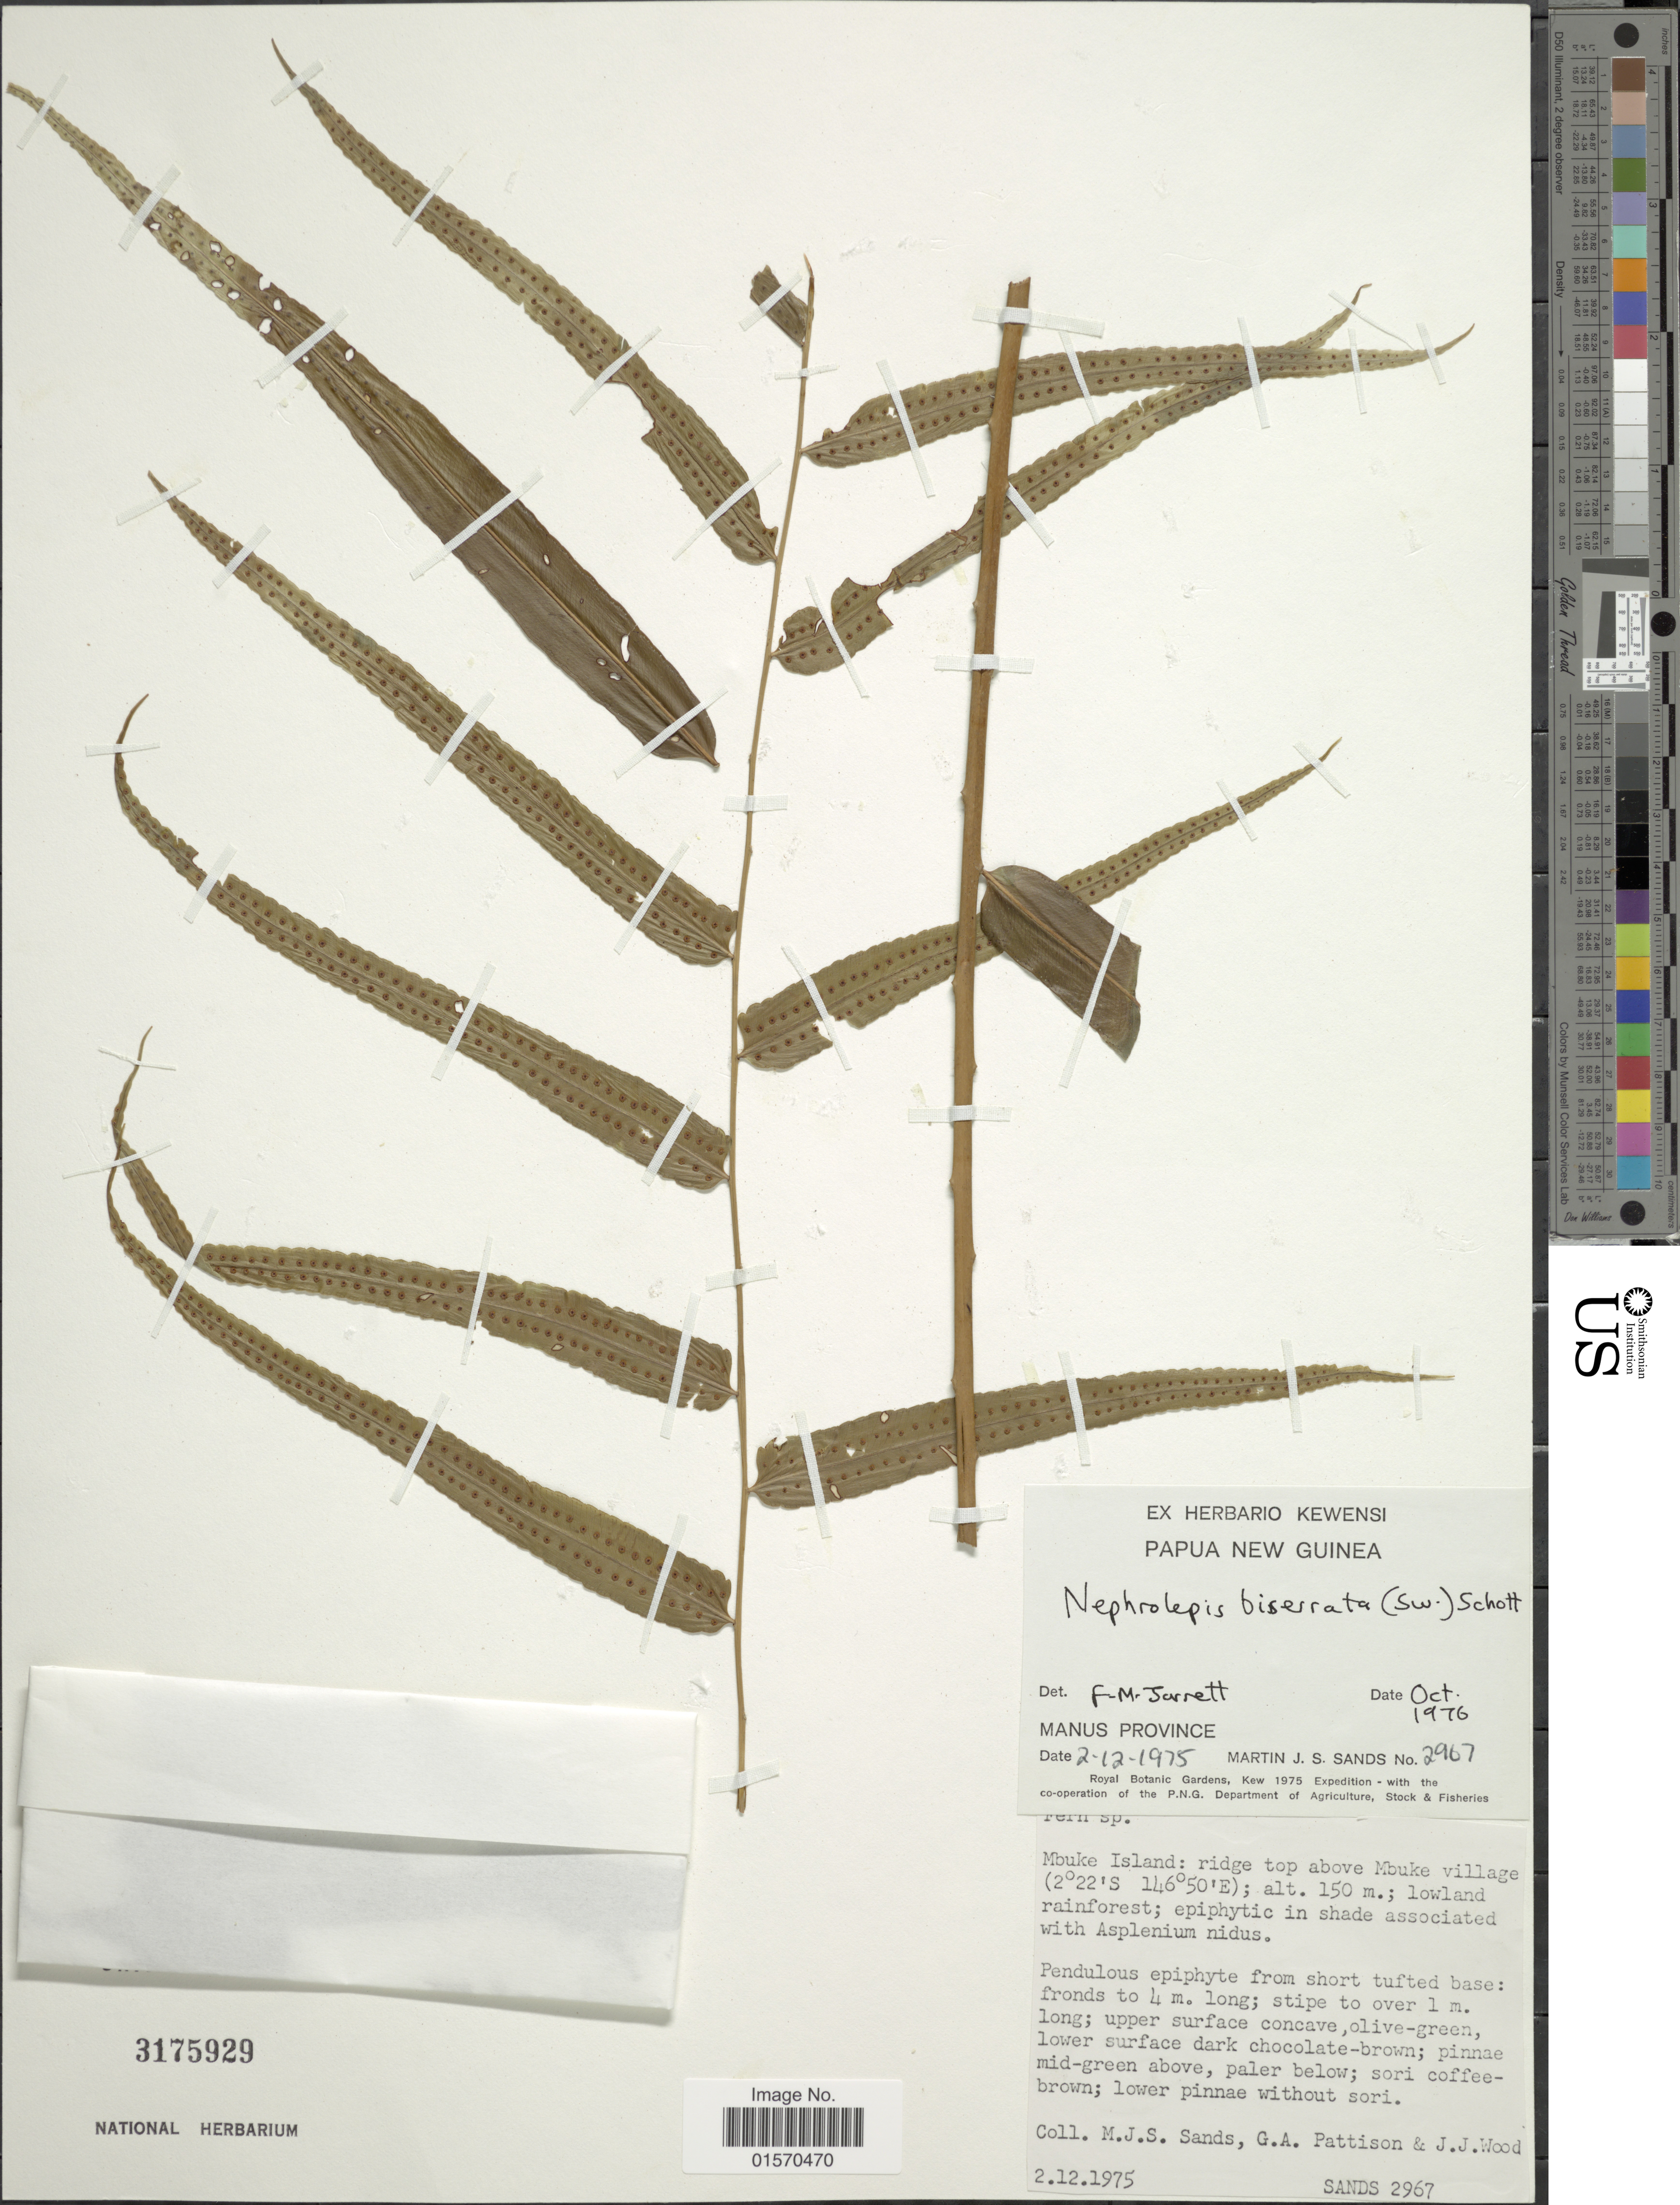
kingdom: Plantae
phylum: Tracheophyta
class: Polypodiopsida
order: Polypodiales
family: Nephrolepidaceae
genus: Nephrolepis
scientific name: Nephrolepis biserrata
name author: (Sw.) Schott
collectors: M. Sands, G. Pattison & J. Wood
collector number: Sands 2967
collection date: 1975-12-02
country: Papua New Guinea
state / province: Manus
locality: Mbuke Island: ridge top above Mbuke village. Lowland rainforest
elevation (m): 150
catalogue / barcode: US 3175929